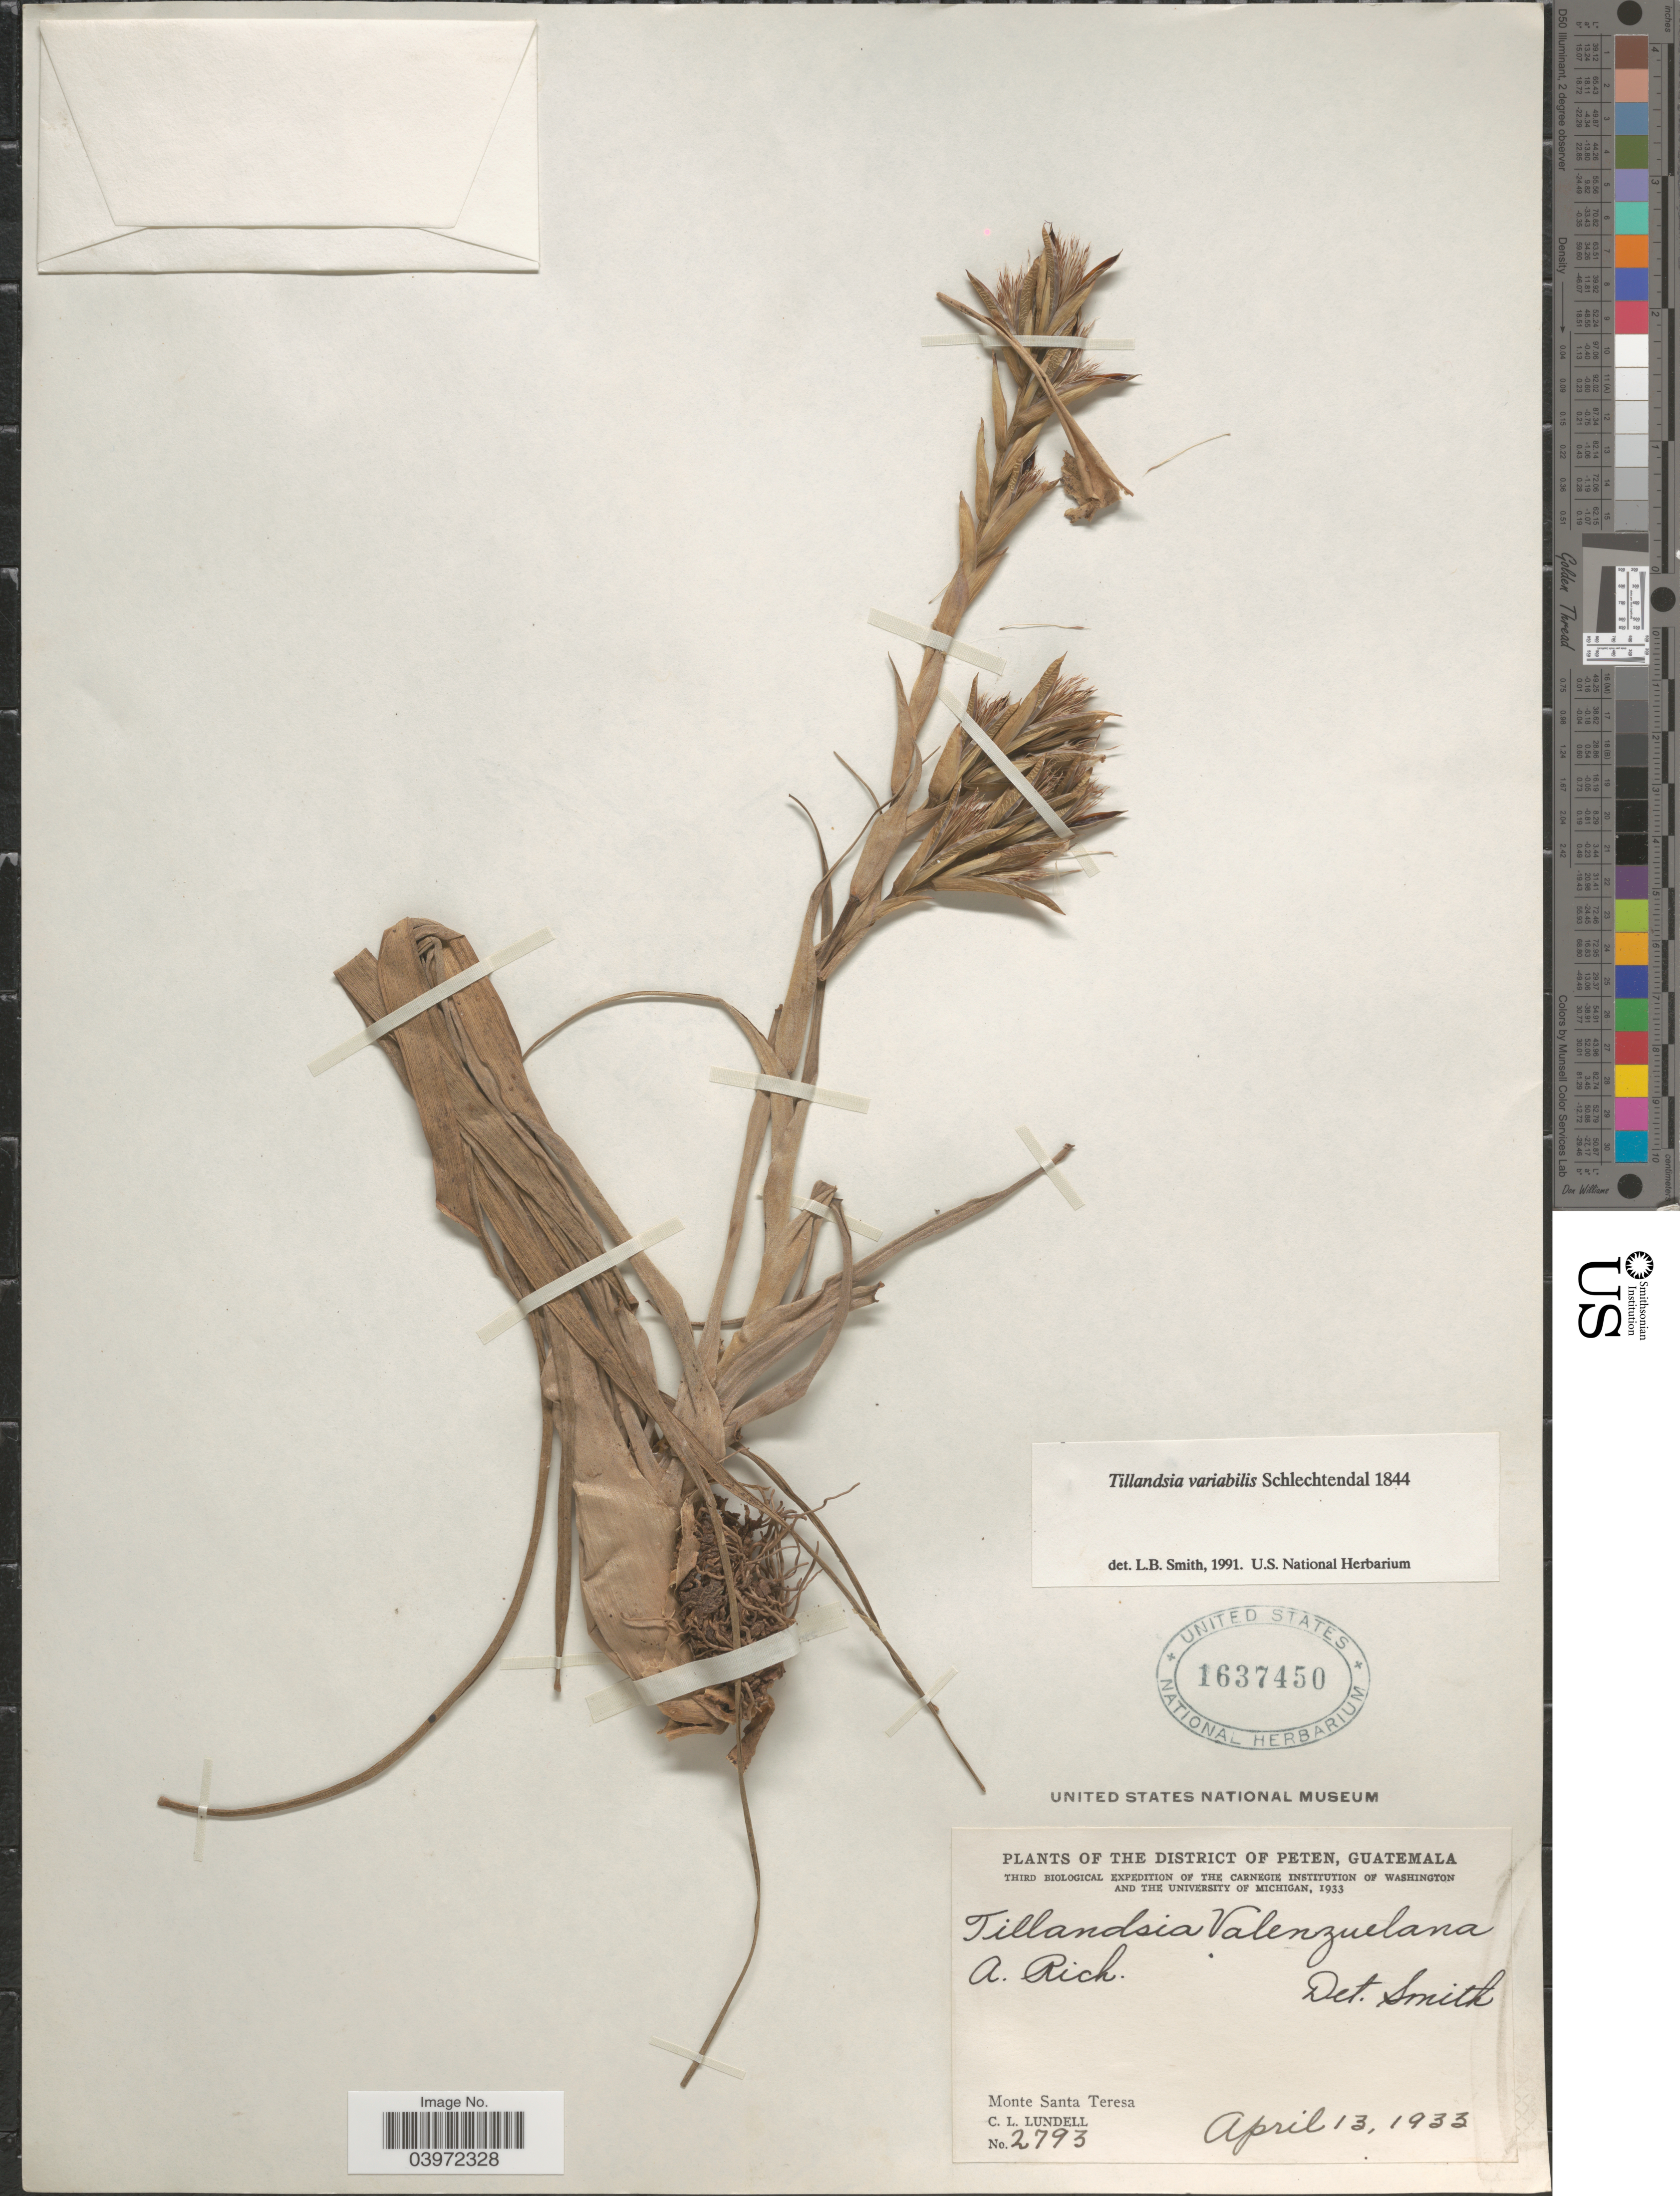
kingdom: Plantae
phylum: Tracheophyta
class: Liliopsida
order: Poales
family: Bromeliaceae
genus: Tillandsia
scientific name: Tillandsia variabilis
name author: Schltdl.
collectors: C. L. Lundell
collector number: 2793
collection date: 1933-04-13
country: Guatemala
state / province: El Peten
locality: The District of Peten. Monte Santa Teresa.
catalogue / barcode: US 1637450